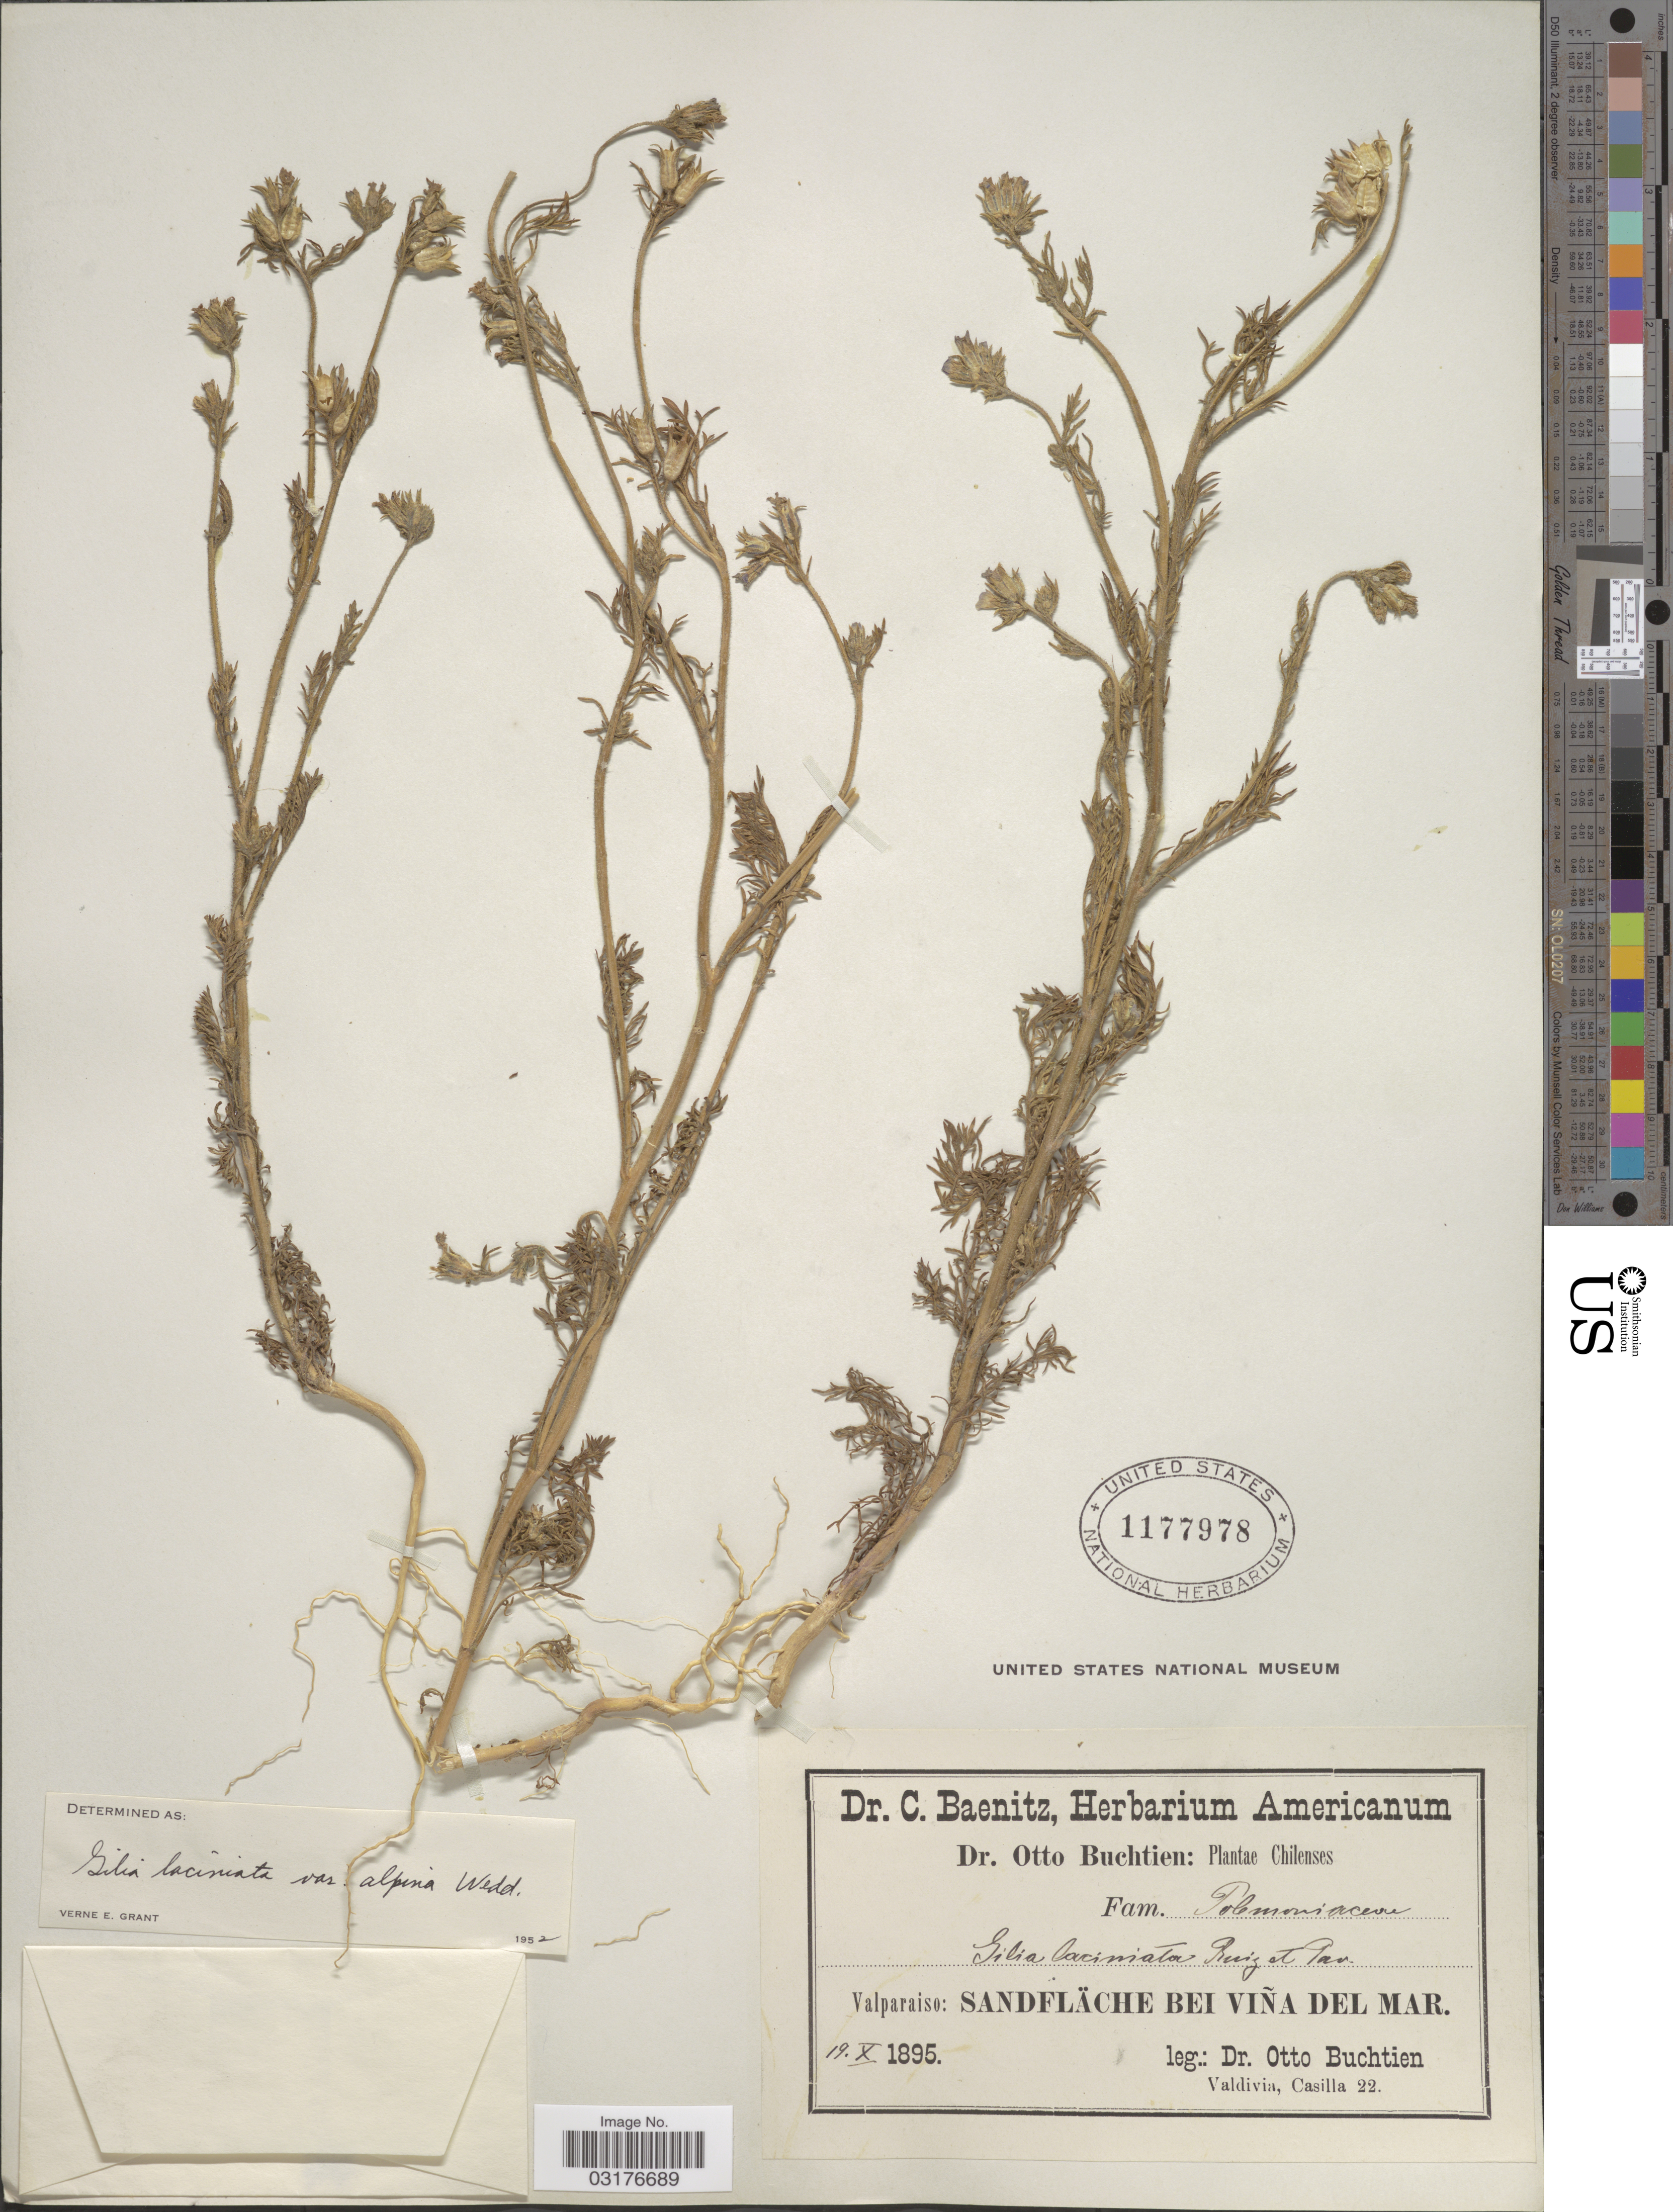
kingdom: Plantae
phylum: Tracheophyta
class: Magnoliopsida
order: Ericales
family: Polemoniaceae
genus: Gilia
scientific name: Gilia laciniata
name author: Ruiz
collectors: O. Buchtien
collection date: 1895-10-19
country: Chile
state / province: Valparaíso (V)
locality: Valparaiso: Sandfläche bei Viña del Mar.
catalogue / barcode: US 1177978